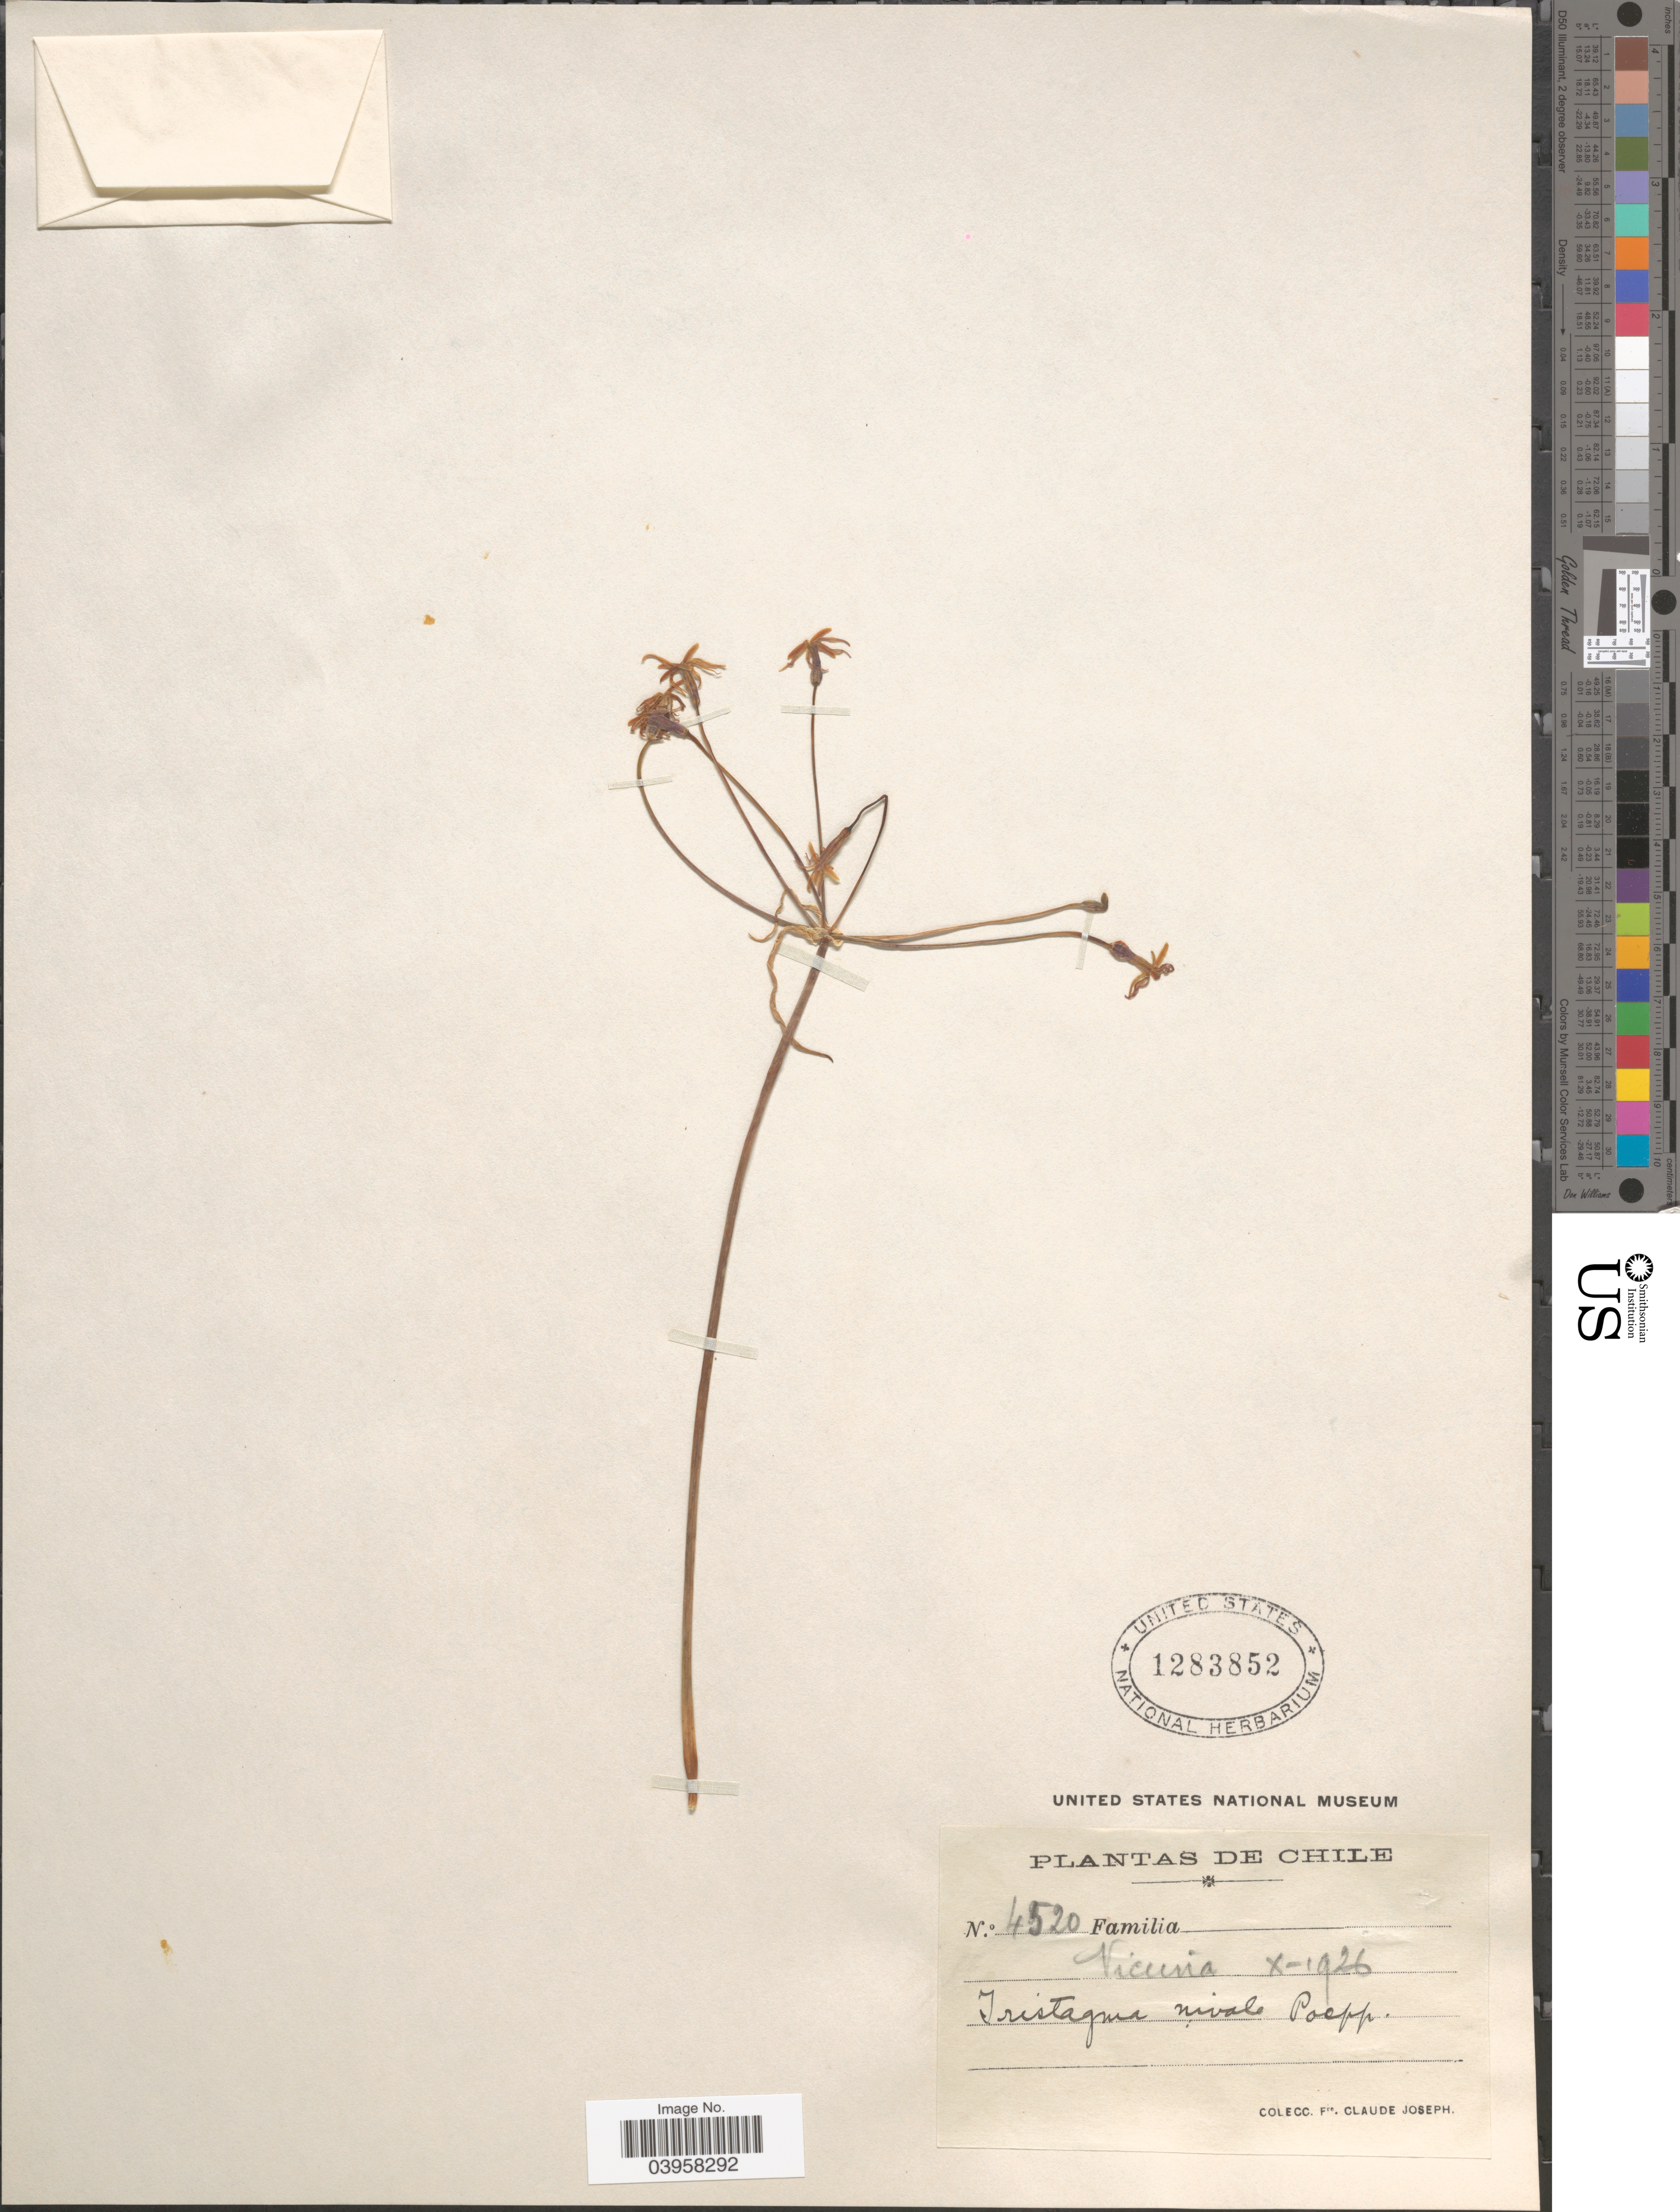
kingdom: Plantae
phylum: Tracheophyta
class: Liliopsida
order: Asparagales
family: Amaryllidaceae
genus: Tristagma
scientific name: Tristagma nivale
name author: Poepp.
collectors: Bro. Claude-Joseph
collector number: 4520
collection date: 1926-10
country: Chile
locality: Vicuria.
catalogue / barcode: US 1283852